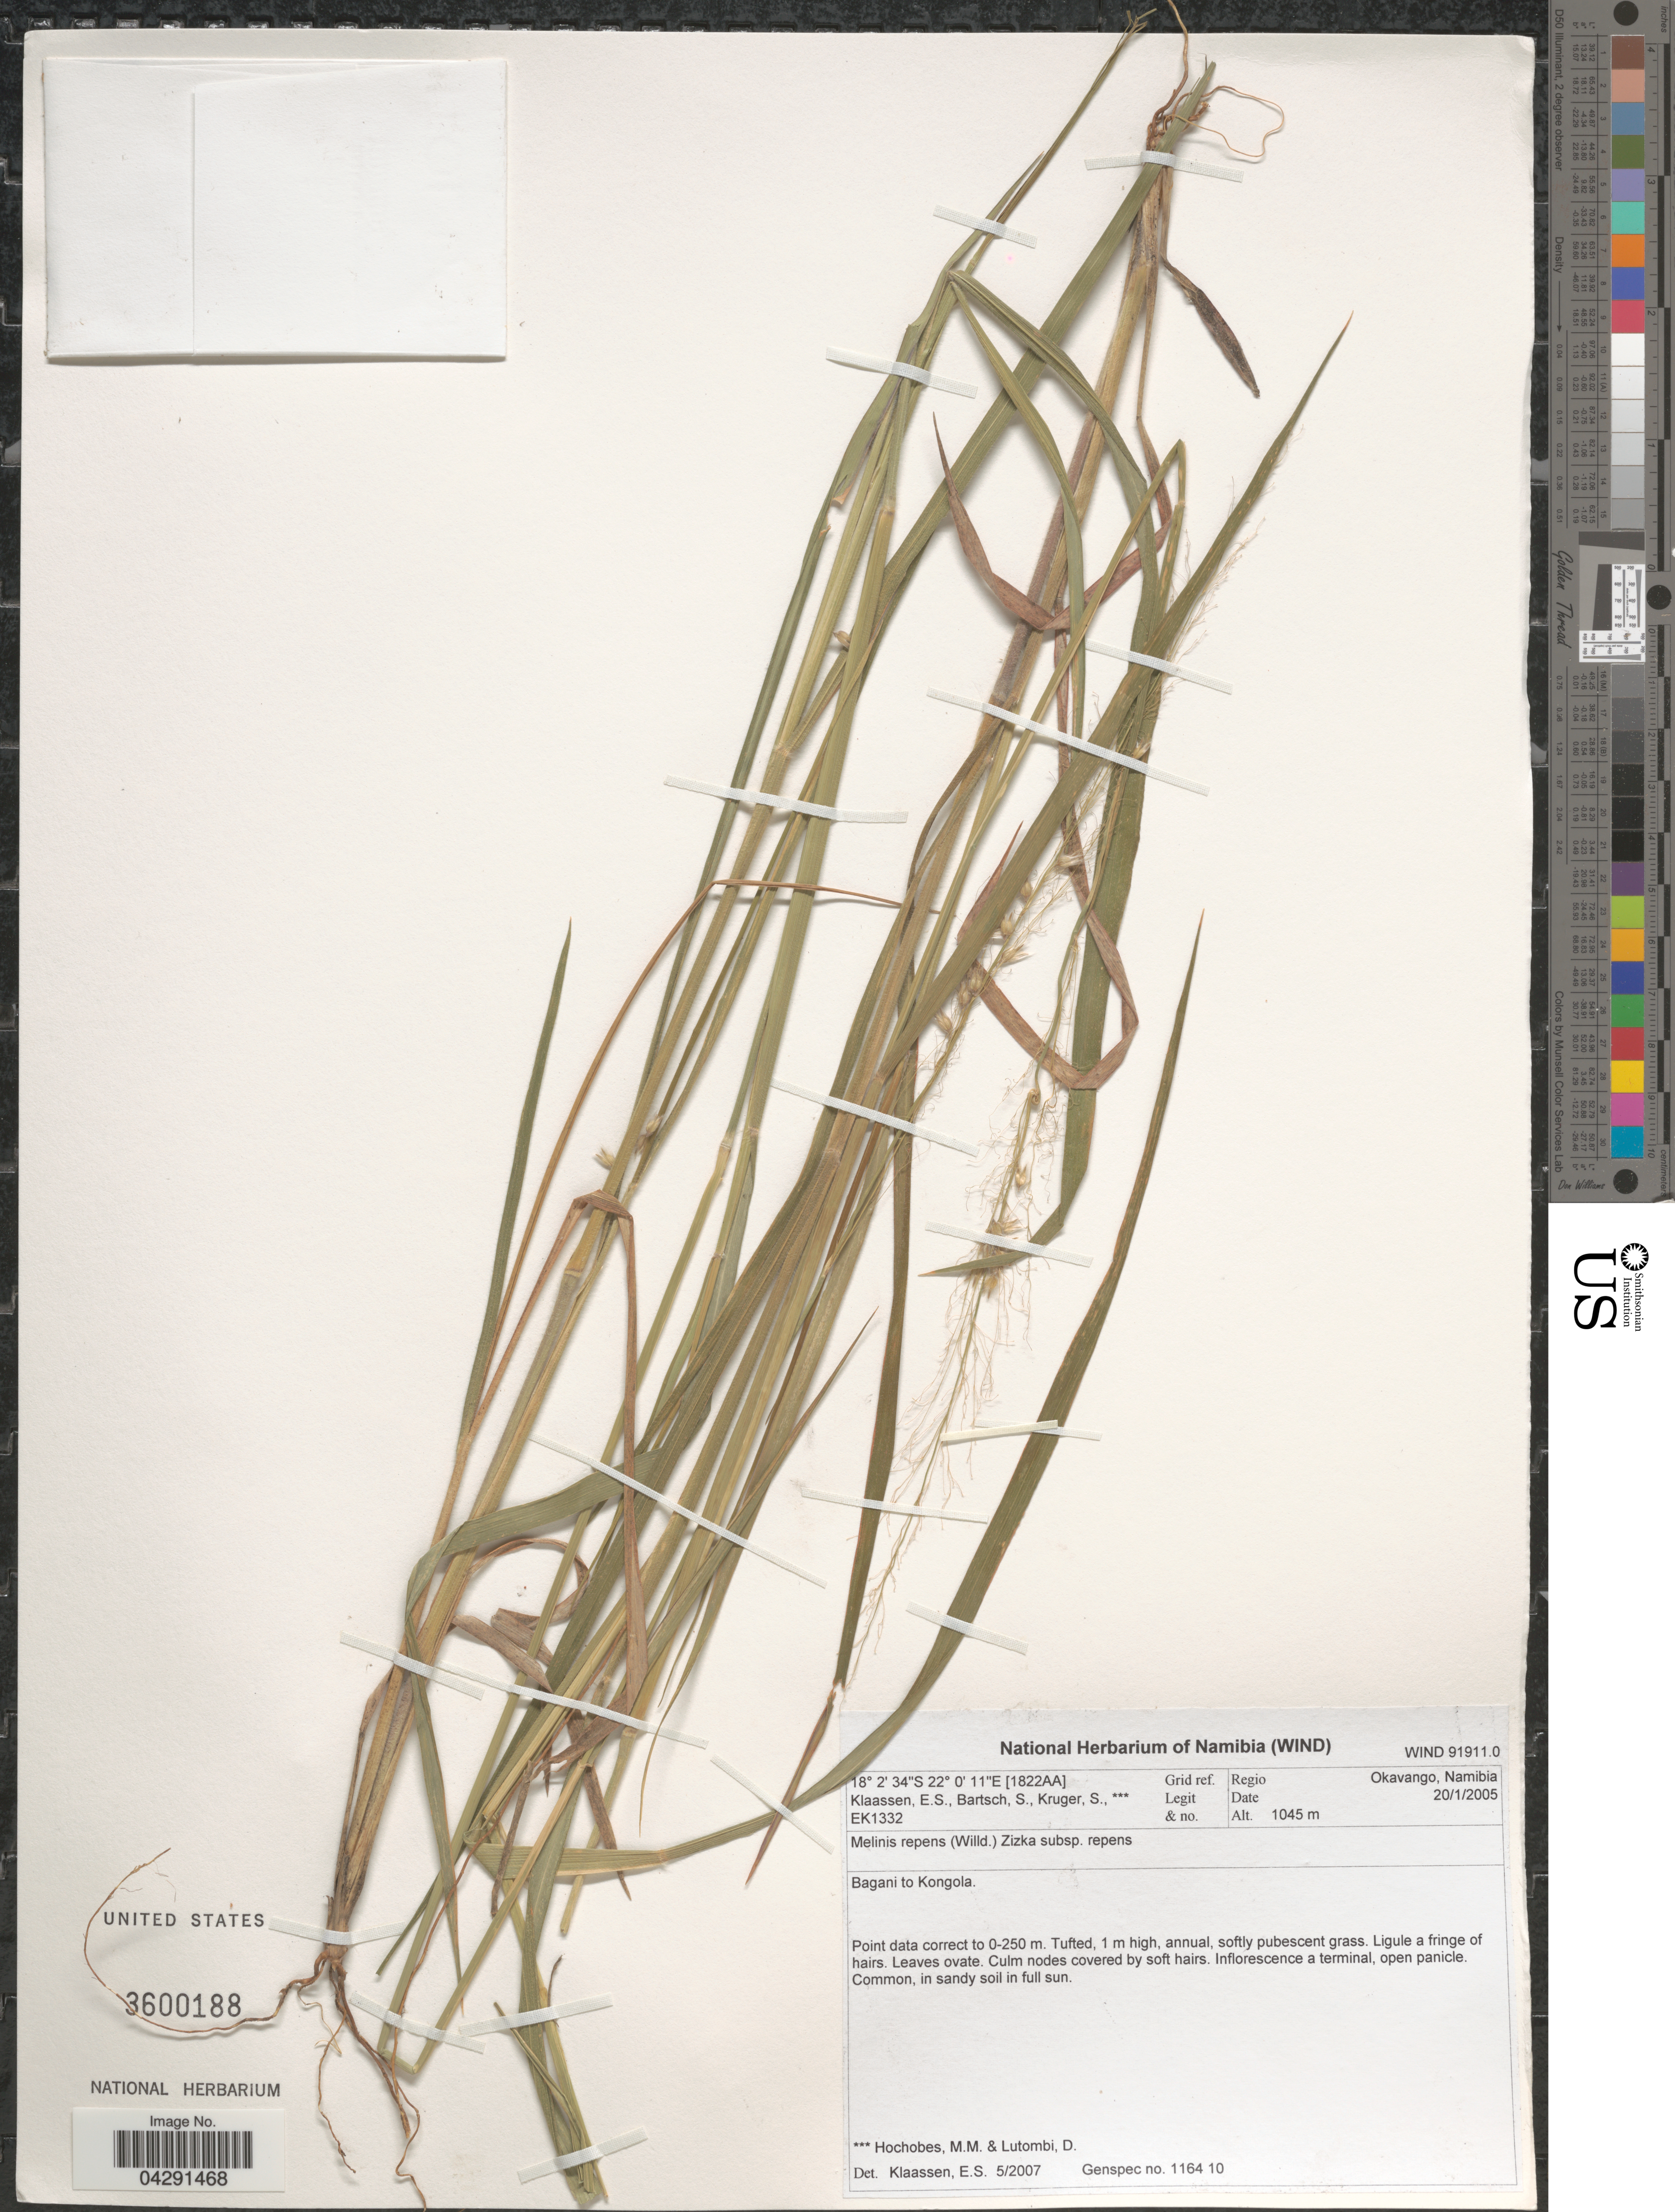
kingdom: Plantae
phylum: Tracheophyta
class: Liliopsida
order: Poales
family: Poaceae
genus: Melinis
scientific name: Melinis repens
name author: (Willd.) Zizka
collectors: E. S. Klaassen, S. Bartsch, S. Kruger, M. Hochobes & D. Lutombi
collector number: EK1332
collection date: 2005-01-20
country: Namibia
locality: [1822AA] Grid ref. Regio Okavango. Bagani to Kongola.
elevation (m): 1045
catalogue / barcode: US 3600188